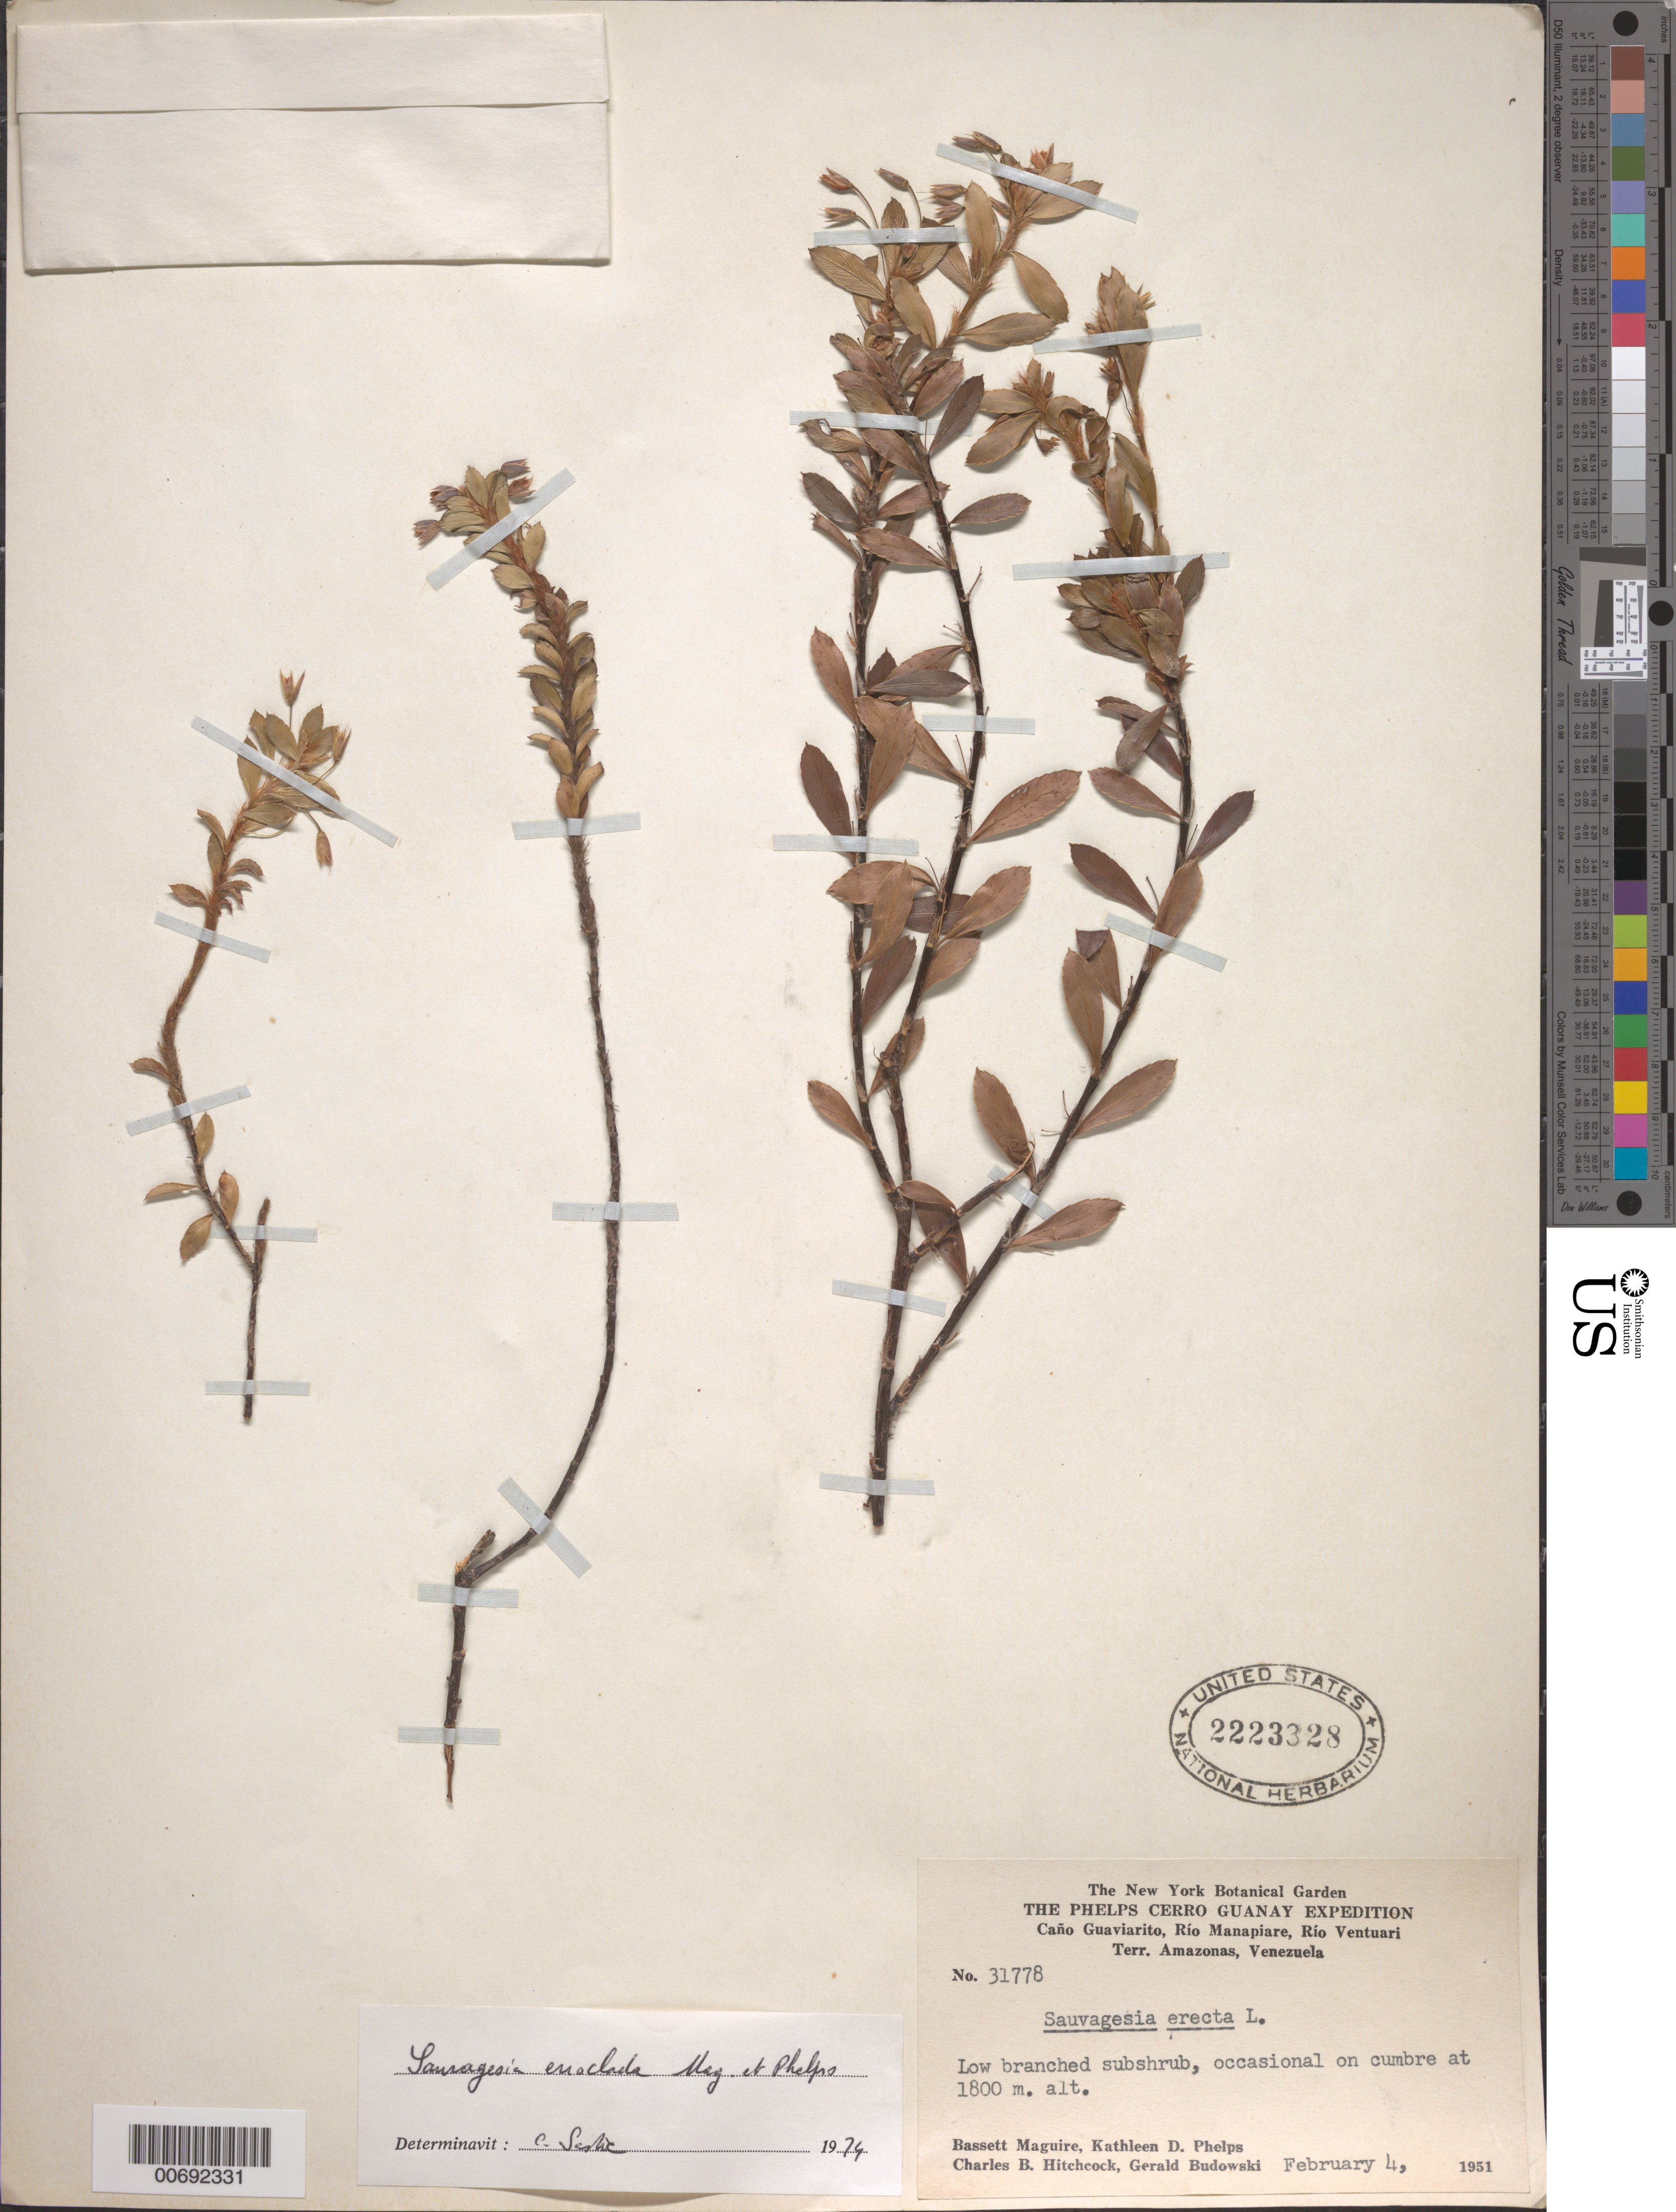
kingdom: Plantae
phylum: Tracheophyta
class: Magnoliopsida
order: Malpighiales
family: Ochnaceae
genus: Sauvagesia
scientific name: Sauvagesia erioclada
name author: Maguire & K.D. Phelps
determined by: Sastre, C. H. L.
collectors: B. Maguire, K. D. Phelps, C. B. Hitchcock & G. Budowski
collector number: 31778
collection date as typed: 4-Feb-51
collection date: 1951-02-04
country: Venezuela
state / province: Amazonas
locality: Caño Guaviarito, Río Manapiare, Río Ventuari, Cerro Guanay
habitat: Cumbre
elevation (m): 1800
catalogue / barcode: US 2223328